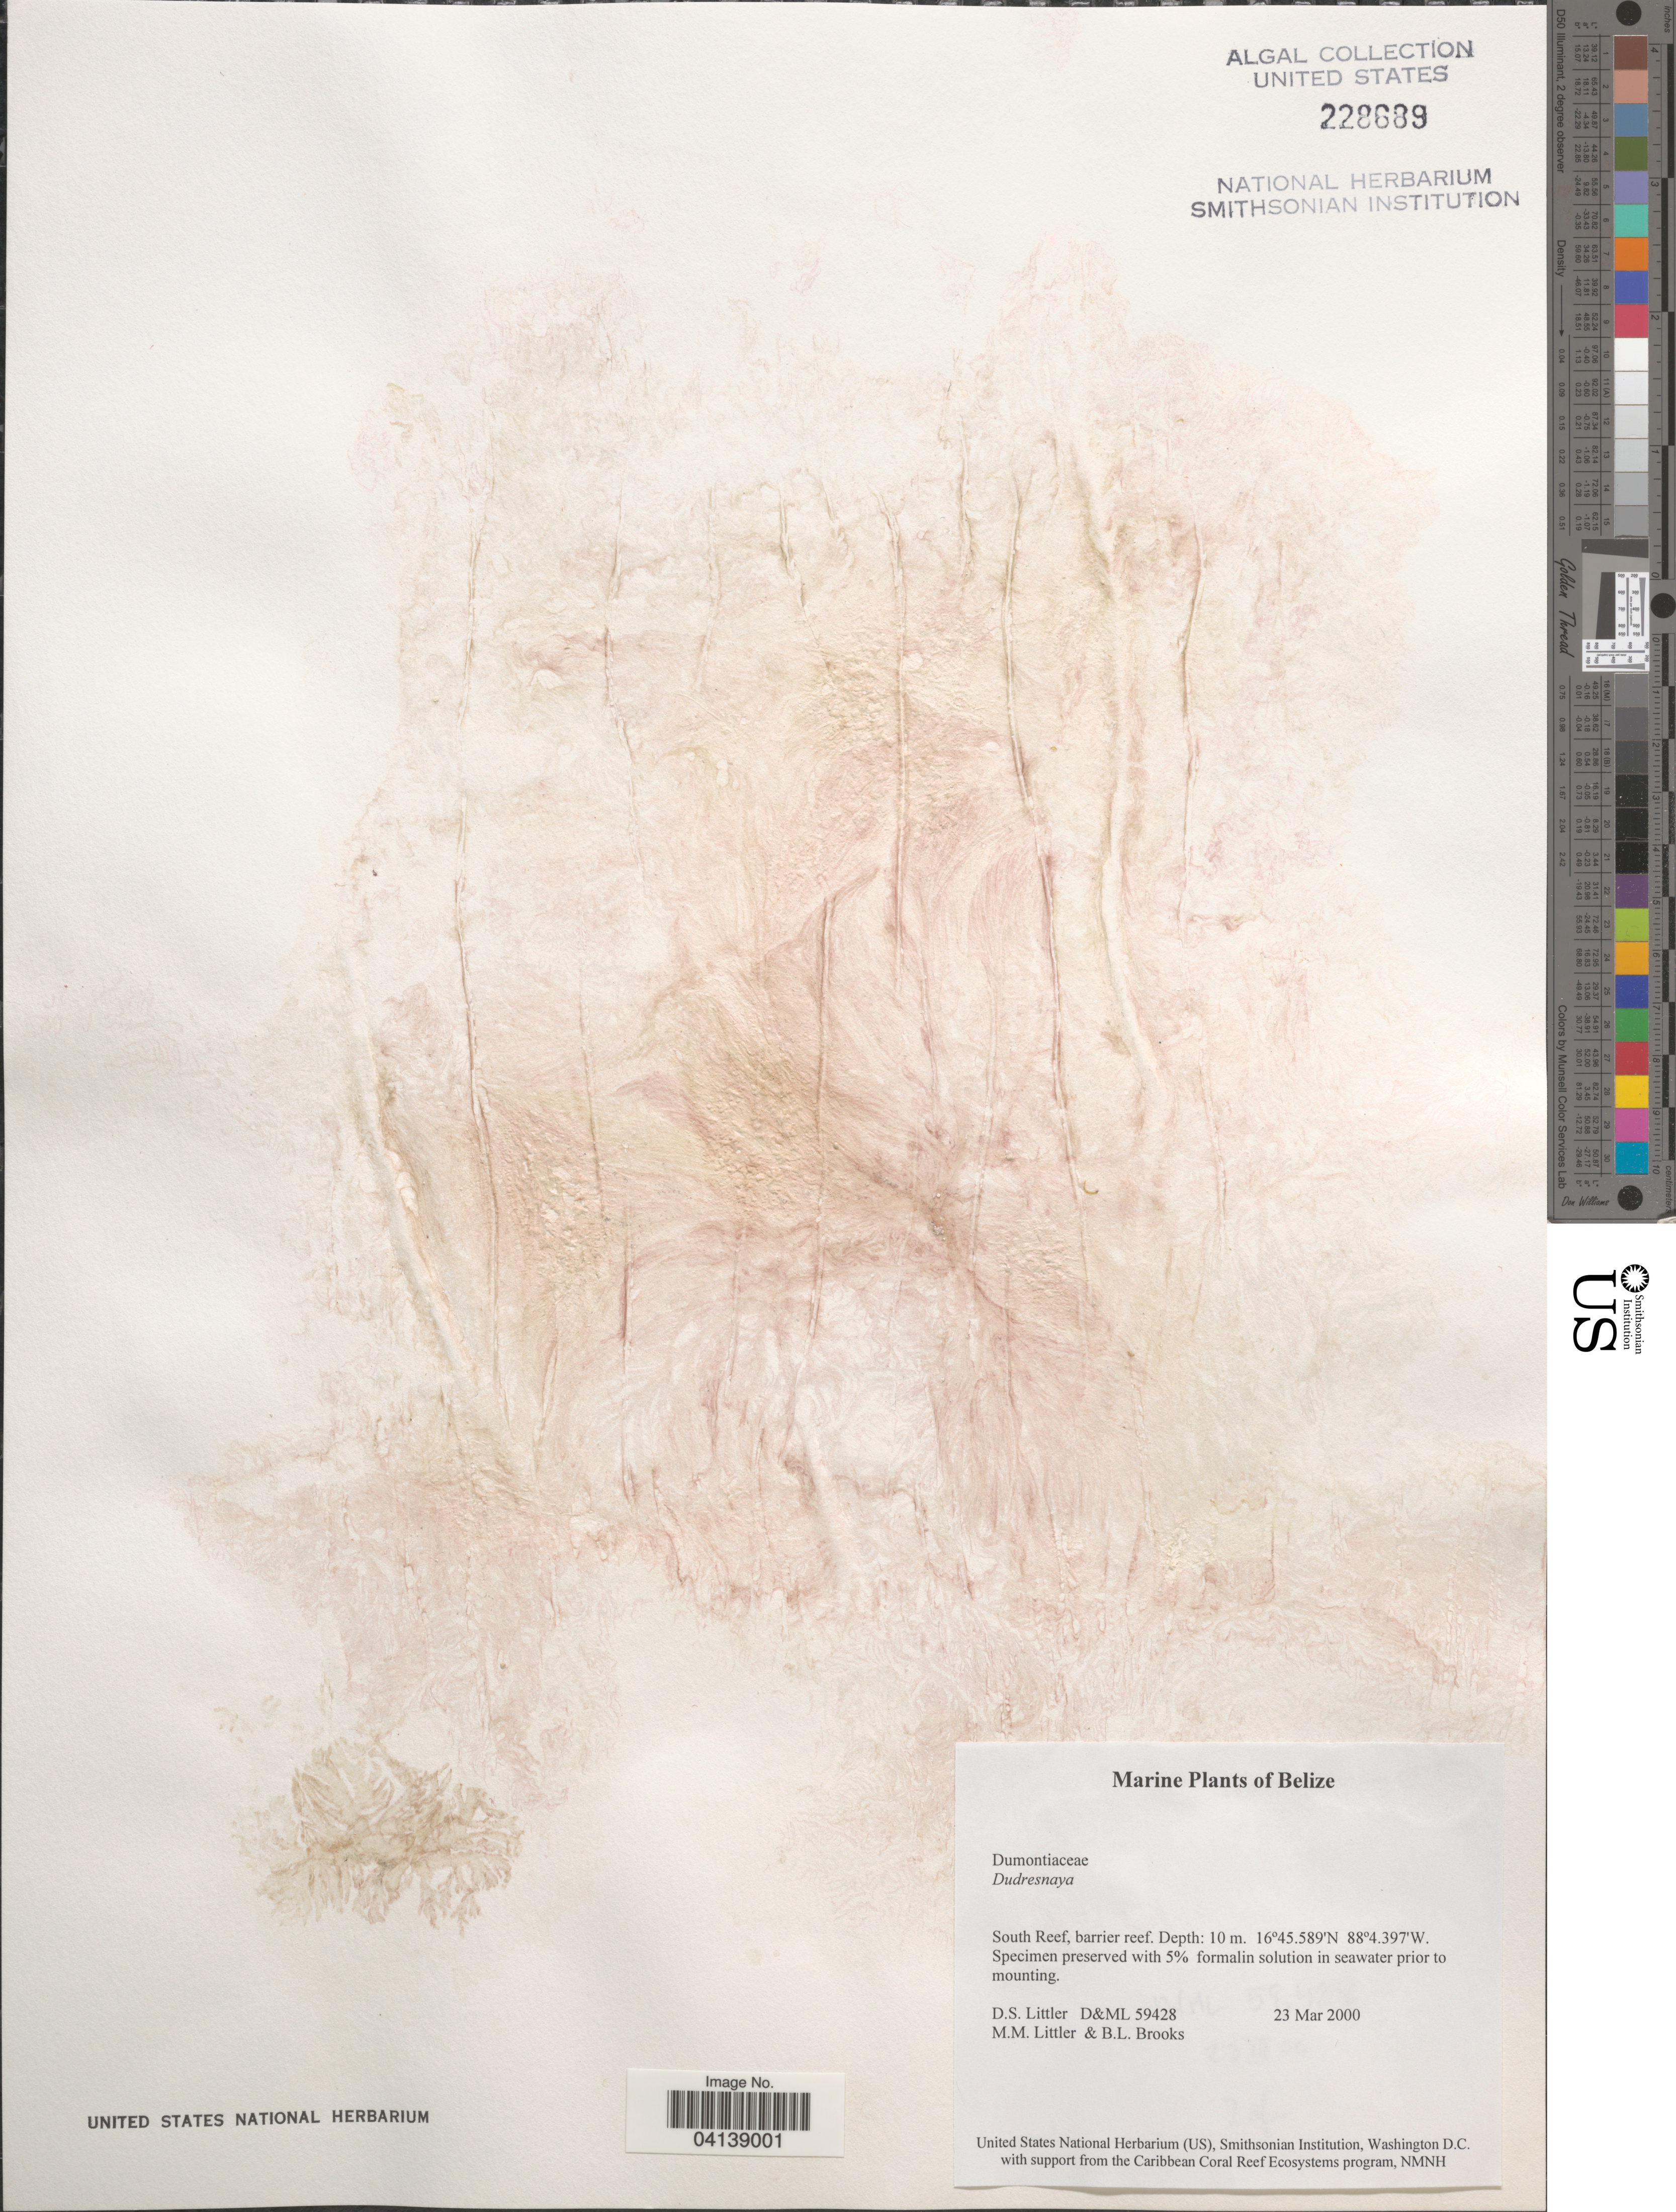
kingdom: Plantae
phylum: Rhodophyta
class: Florideophyceae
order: Gigartinales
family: Dumontiaceae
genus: Dudresnaya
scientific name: Dudresnaya sp.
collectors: D. S. Littler & B. Brooks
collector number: D&ML 59428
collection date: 2000-03-23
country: Belize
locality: South Reef, barrier reef.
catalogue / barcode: US 228689